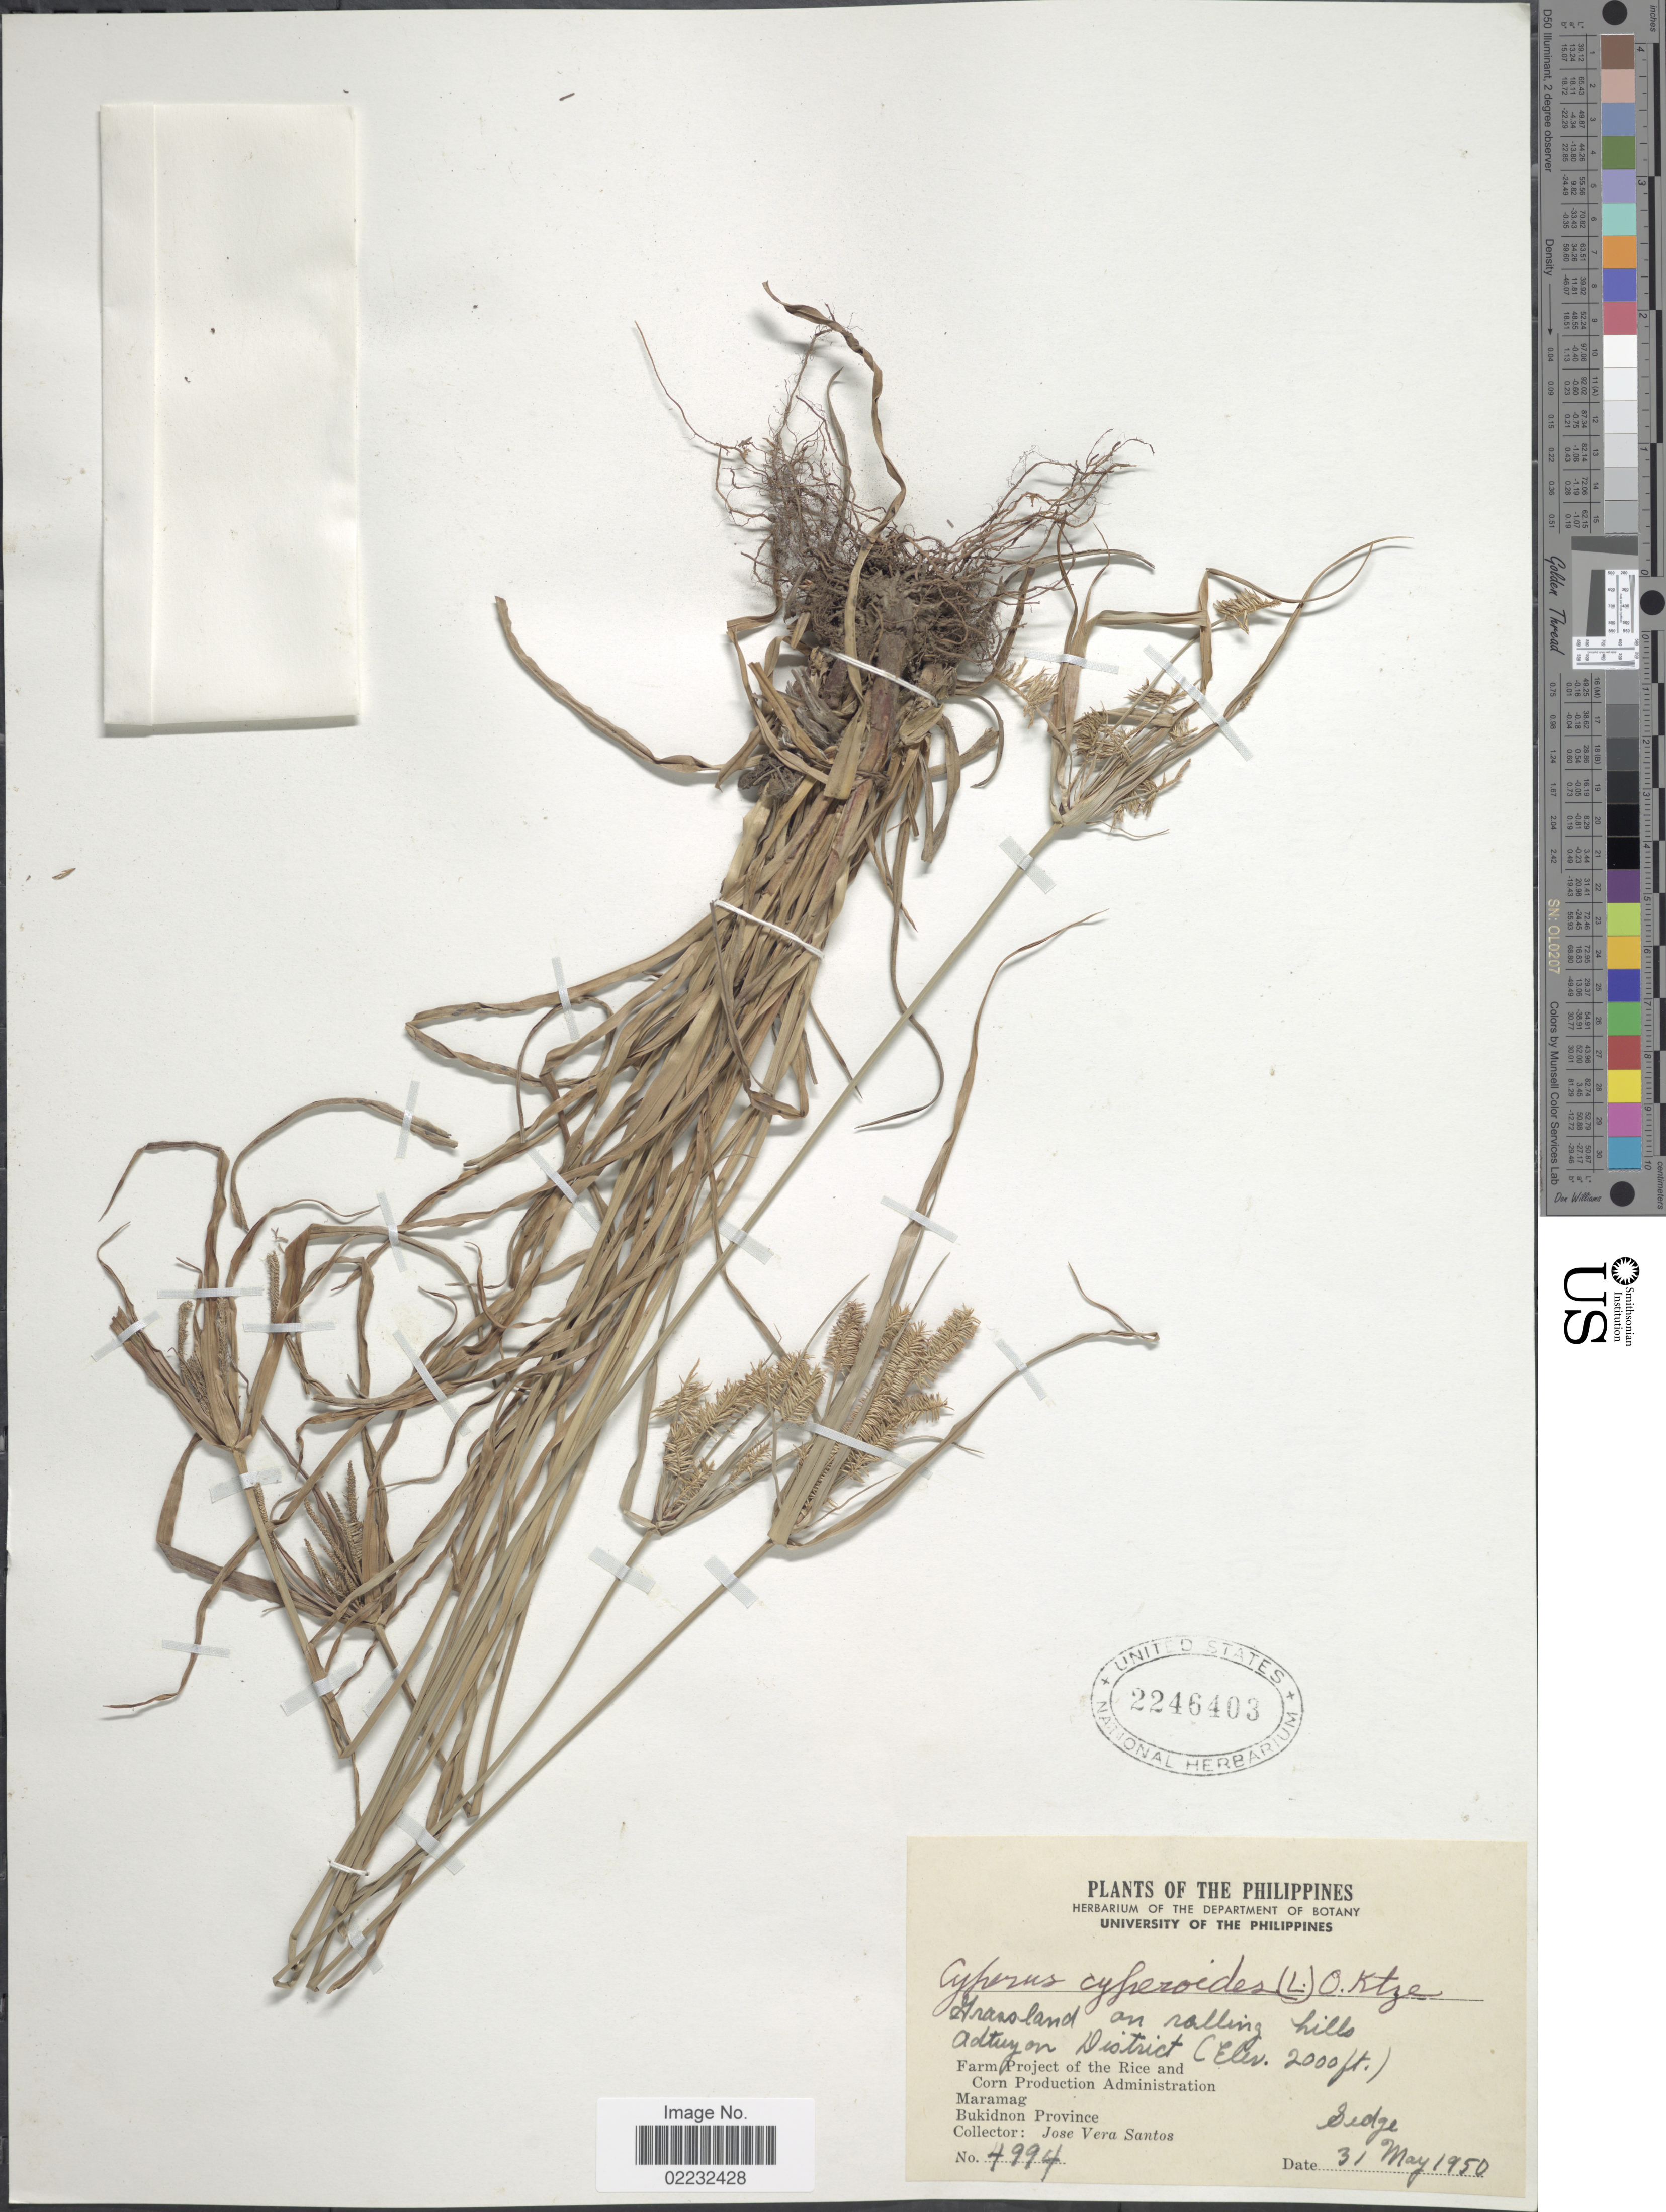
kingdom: Plantae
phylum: Tracheophyta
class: Liliopsida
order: Poales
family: Cyperaceae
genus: Cyperus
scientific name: Cyperus cyperoides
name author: (L.) Kuntze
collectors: J. V. Santos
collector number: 4994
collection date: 1950-05-31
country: Philippines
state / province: Northern Mindanao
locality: Adtuyon District. Farm Project of the Rice and Corn Administraton. Maramag, Bukidnon Province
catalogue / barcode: US 2246403